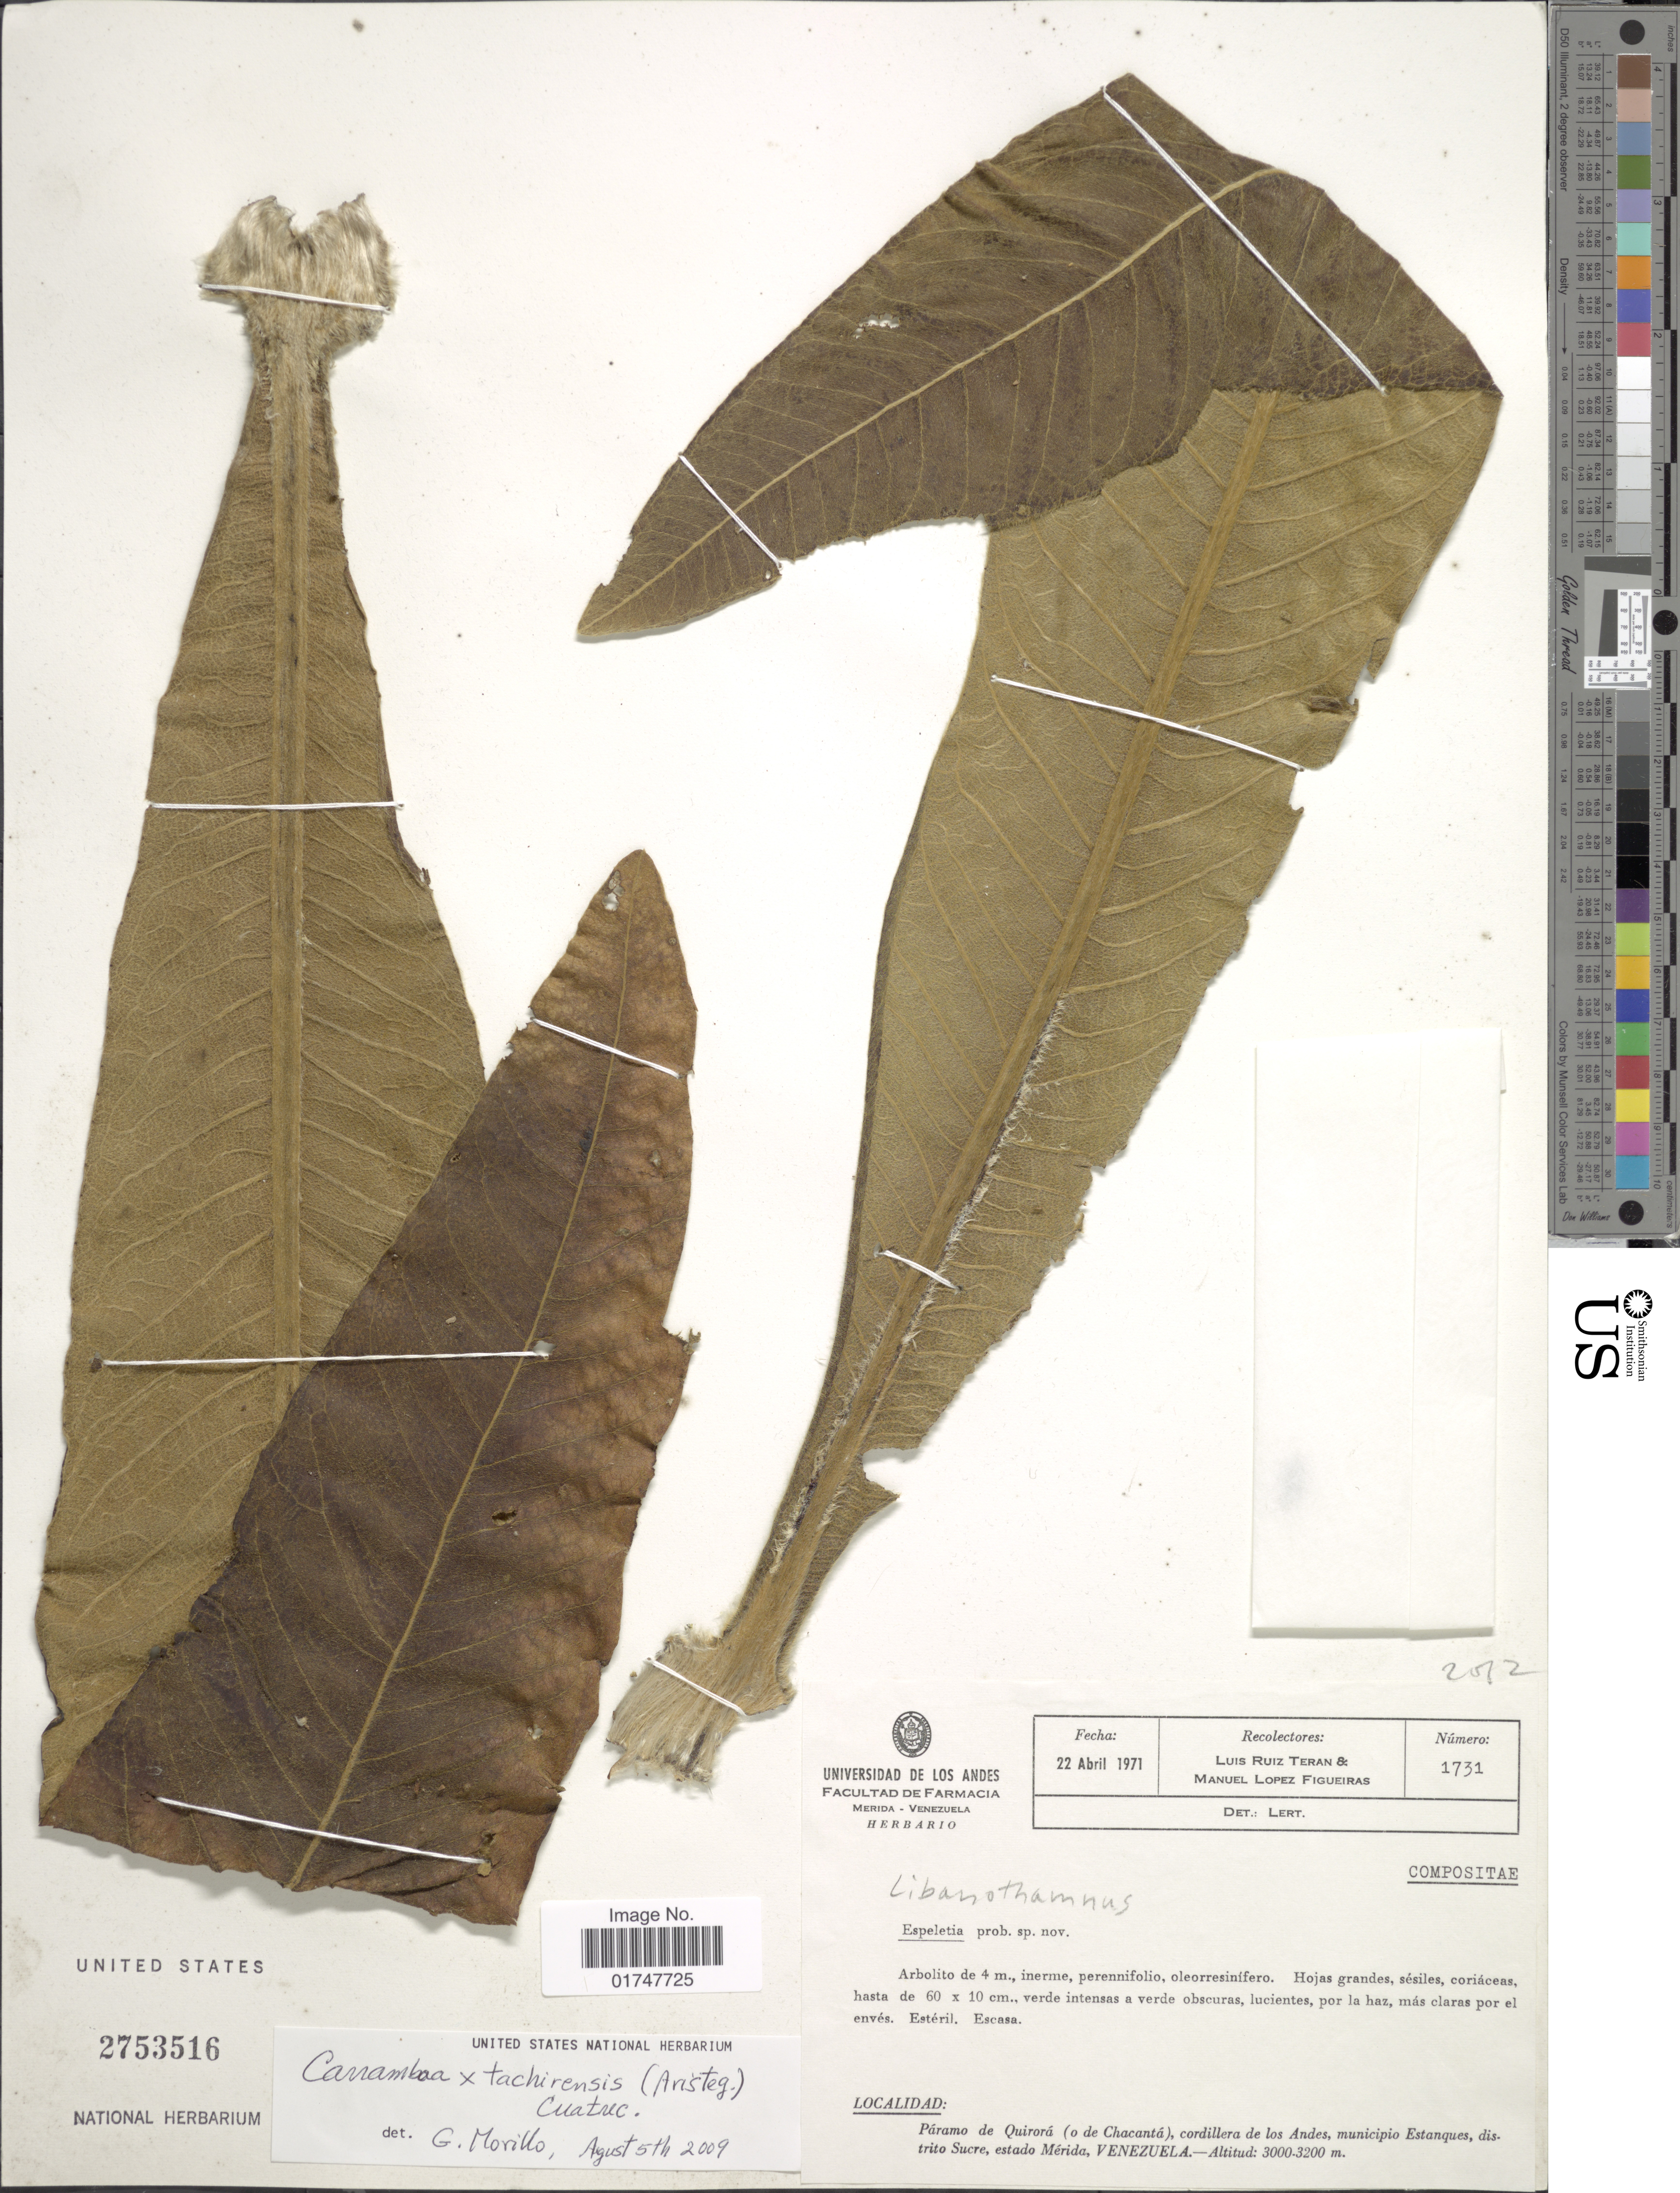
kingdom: Plantae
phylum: Tracheophyta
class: Magnoliopsida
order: Asterales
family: Asteraceae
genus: Carramboa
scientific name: Carramboa tachirensis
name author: (Aristeg.) Cuatrec.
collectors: L. E. Ruíz-Terán & M. López Figueiras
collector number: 1731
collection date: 1971-04-22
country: Venezuela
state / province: Mérida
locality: Páramo de Quirorá (o de Chacantá), cordillera de los Andes, municipio Estanques, distrito Sucre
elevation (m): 3000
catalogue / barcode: US 2753516